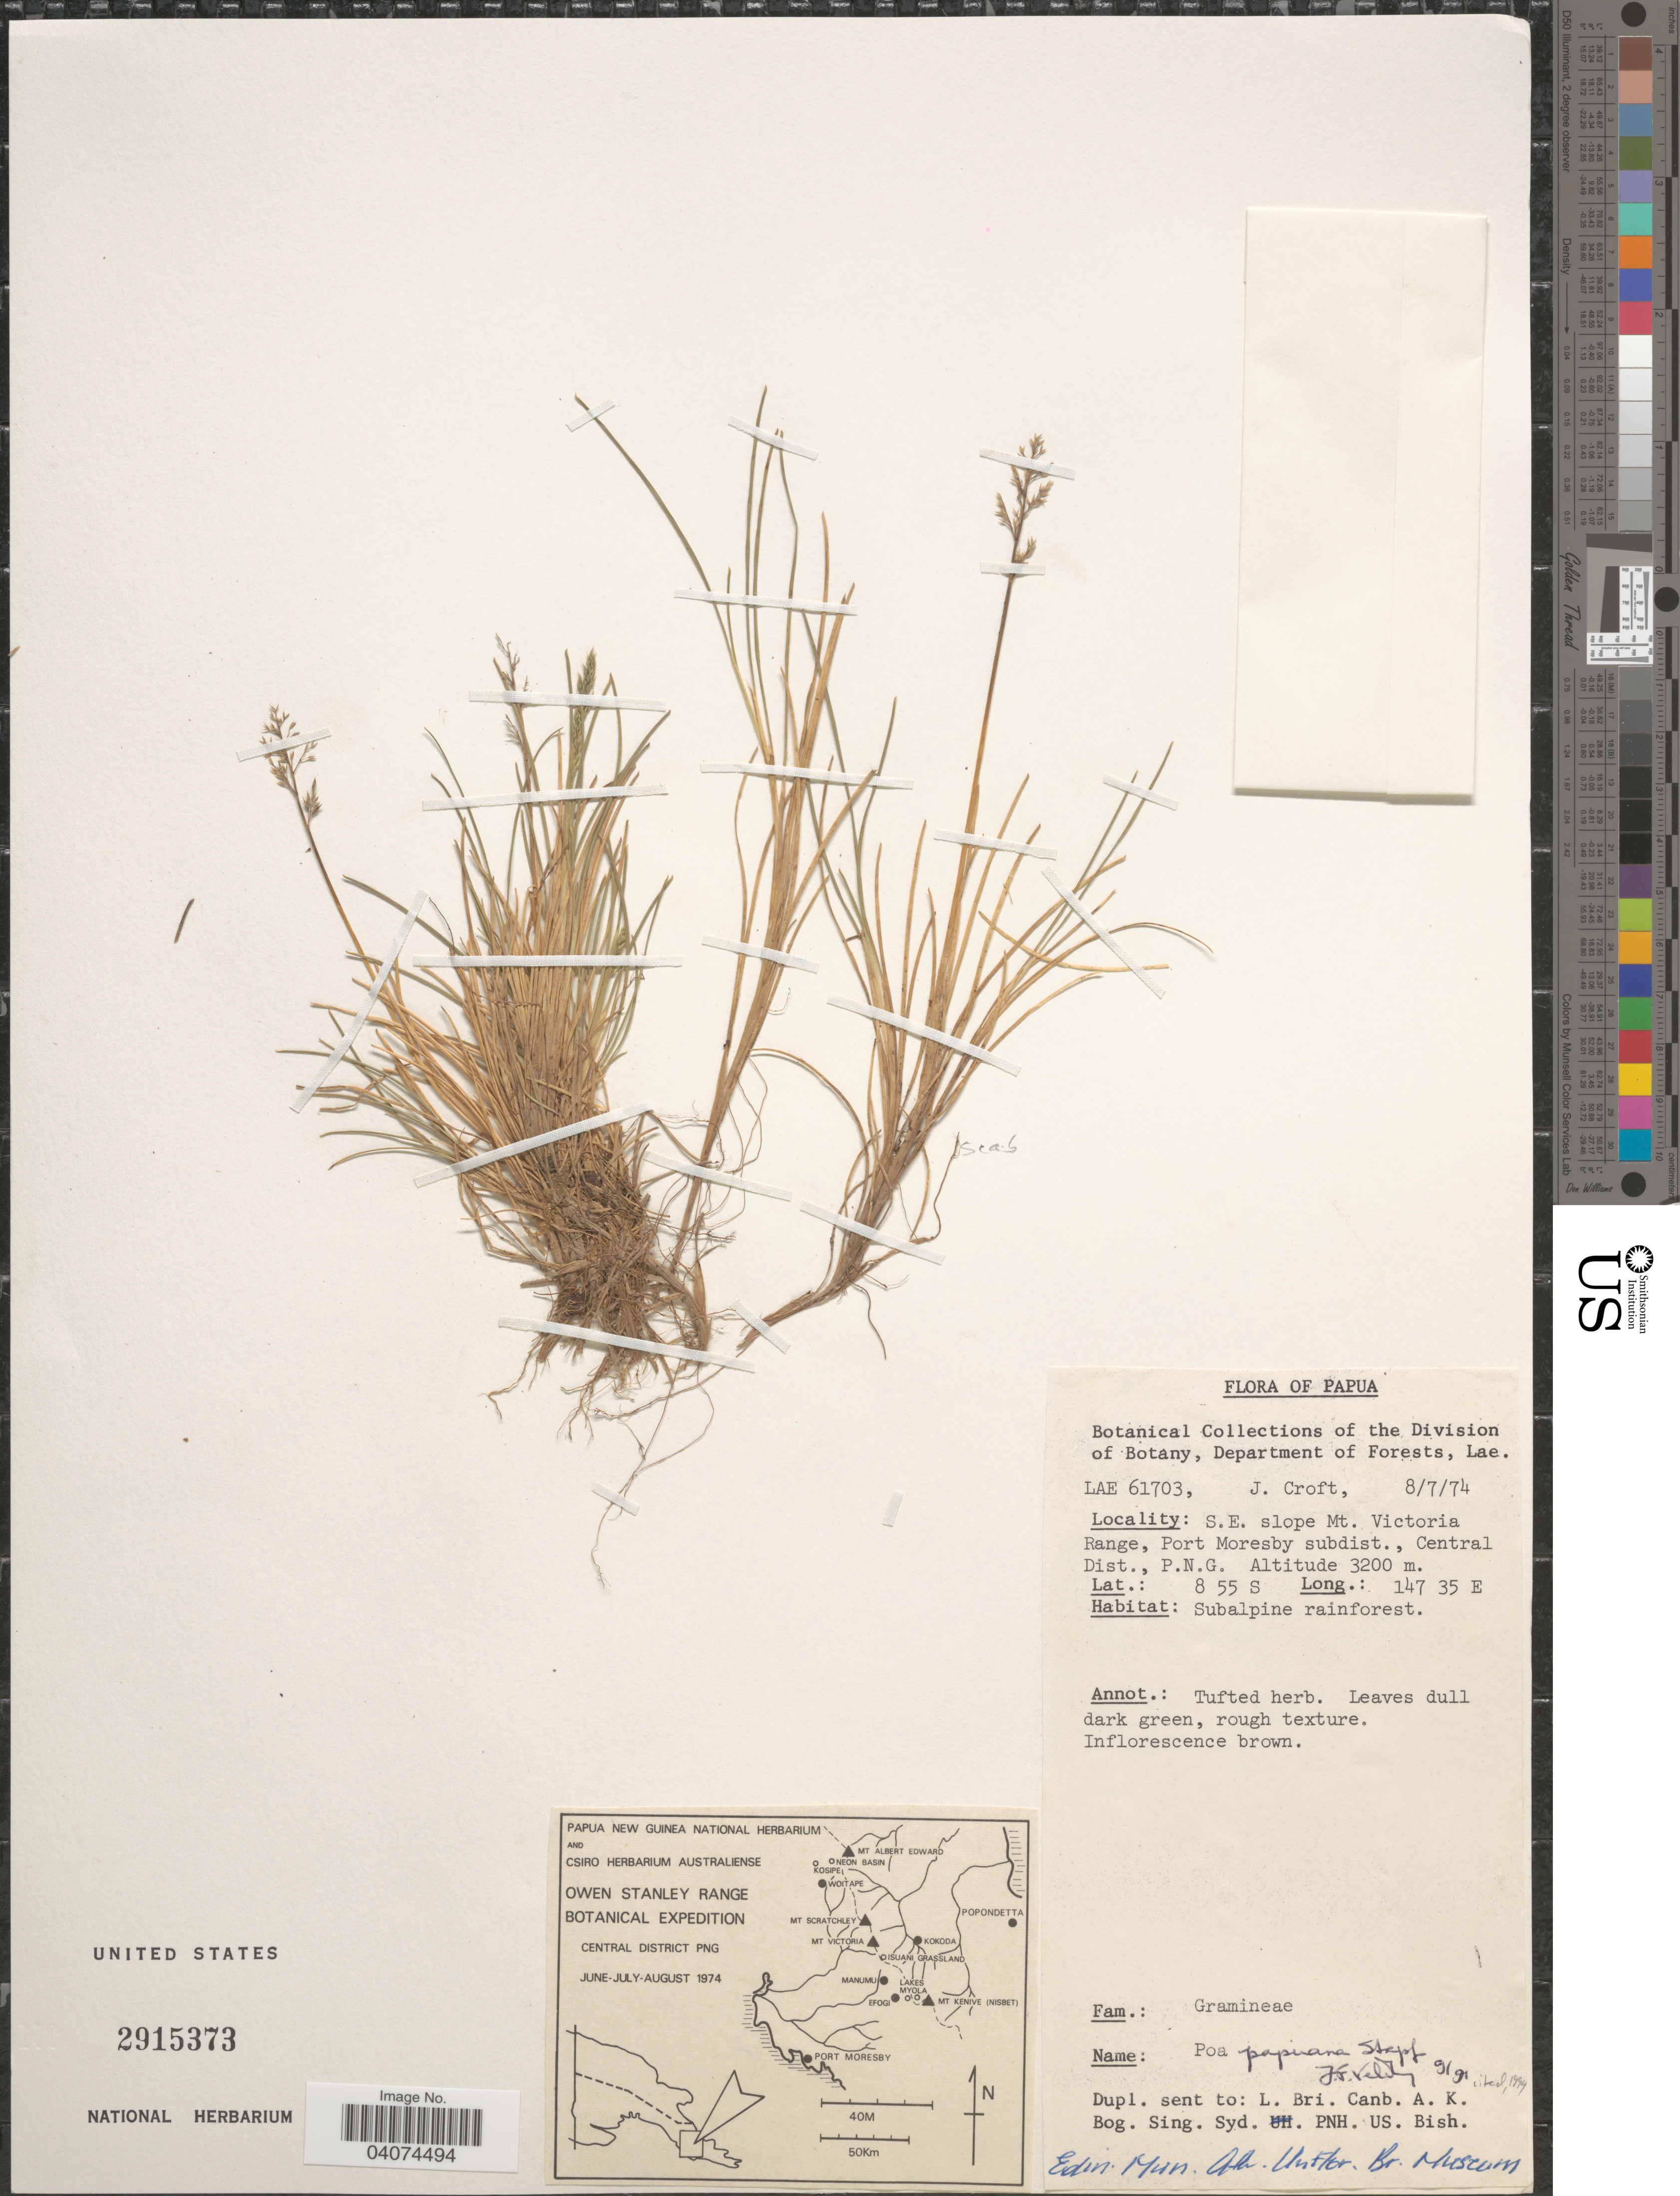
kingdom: Plantae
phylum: Tracheophyta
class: Liliopsida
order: Poales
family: Poaceae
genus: Poa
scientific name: Poa papuana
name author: Stapf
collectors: J. Croft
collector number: LAE 61703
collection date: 1974-07-08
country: Papua New Guinea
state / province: Central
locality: Owen Stanley Range Botanical Expedition. Papua. S.E. slope Mt. Victoria Range, Port Moresby subdist., Central Dist., P.N.G.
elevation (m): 3200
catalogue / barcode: US 2915373